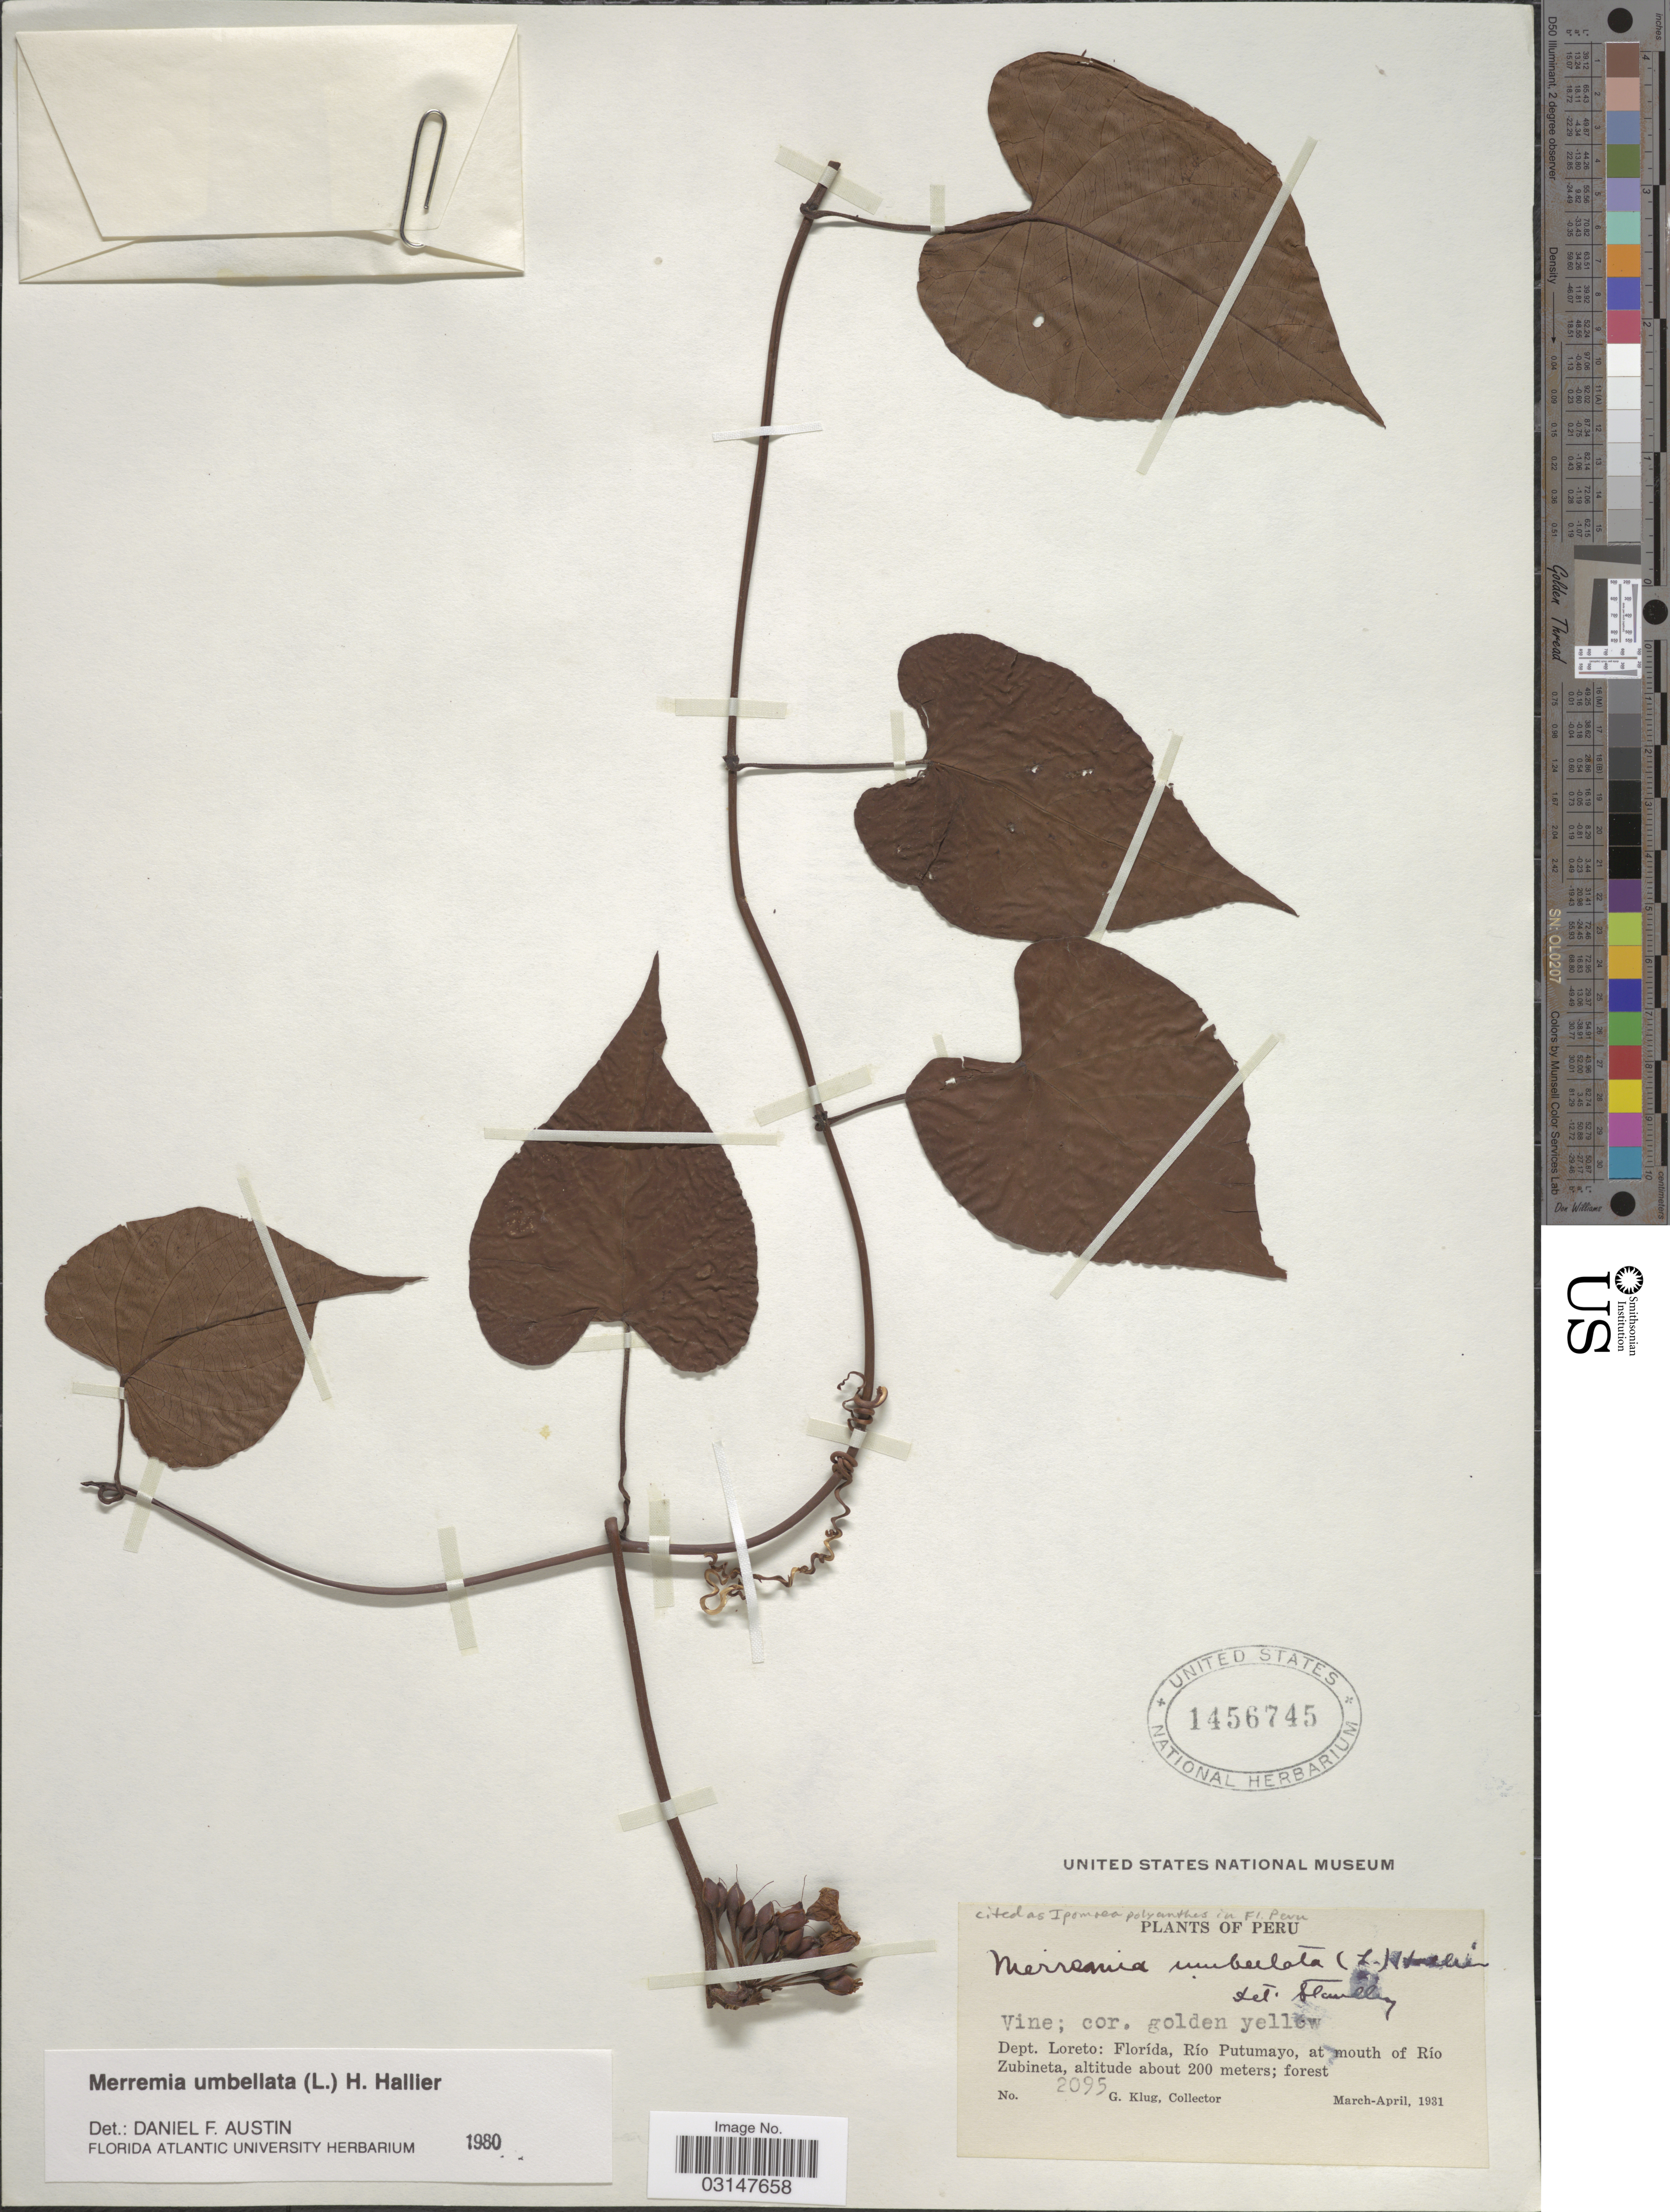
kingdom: Plantae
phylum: Tracheophyta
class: Magnoliopsida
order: Solanales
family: Convolvulaceae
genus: Camonea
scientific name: Camonea umbellata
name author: (L.) A. R. Simões & Staples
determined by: Strong, Mark T., (BOT), Smithsonian Institution - National Museum of Natural History (UNITED STATES)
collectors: G. Klug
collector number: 2095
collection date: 1931-03/1931-04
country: Peru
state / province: Loreto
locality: Dept. Loreto: Florída, Río Putumayo, at mouth of Río Zubineta.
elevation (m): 200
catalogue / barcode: US 1456745